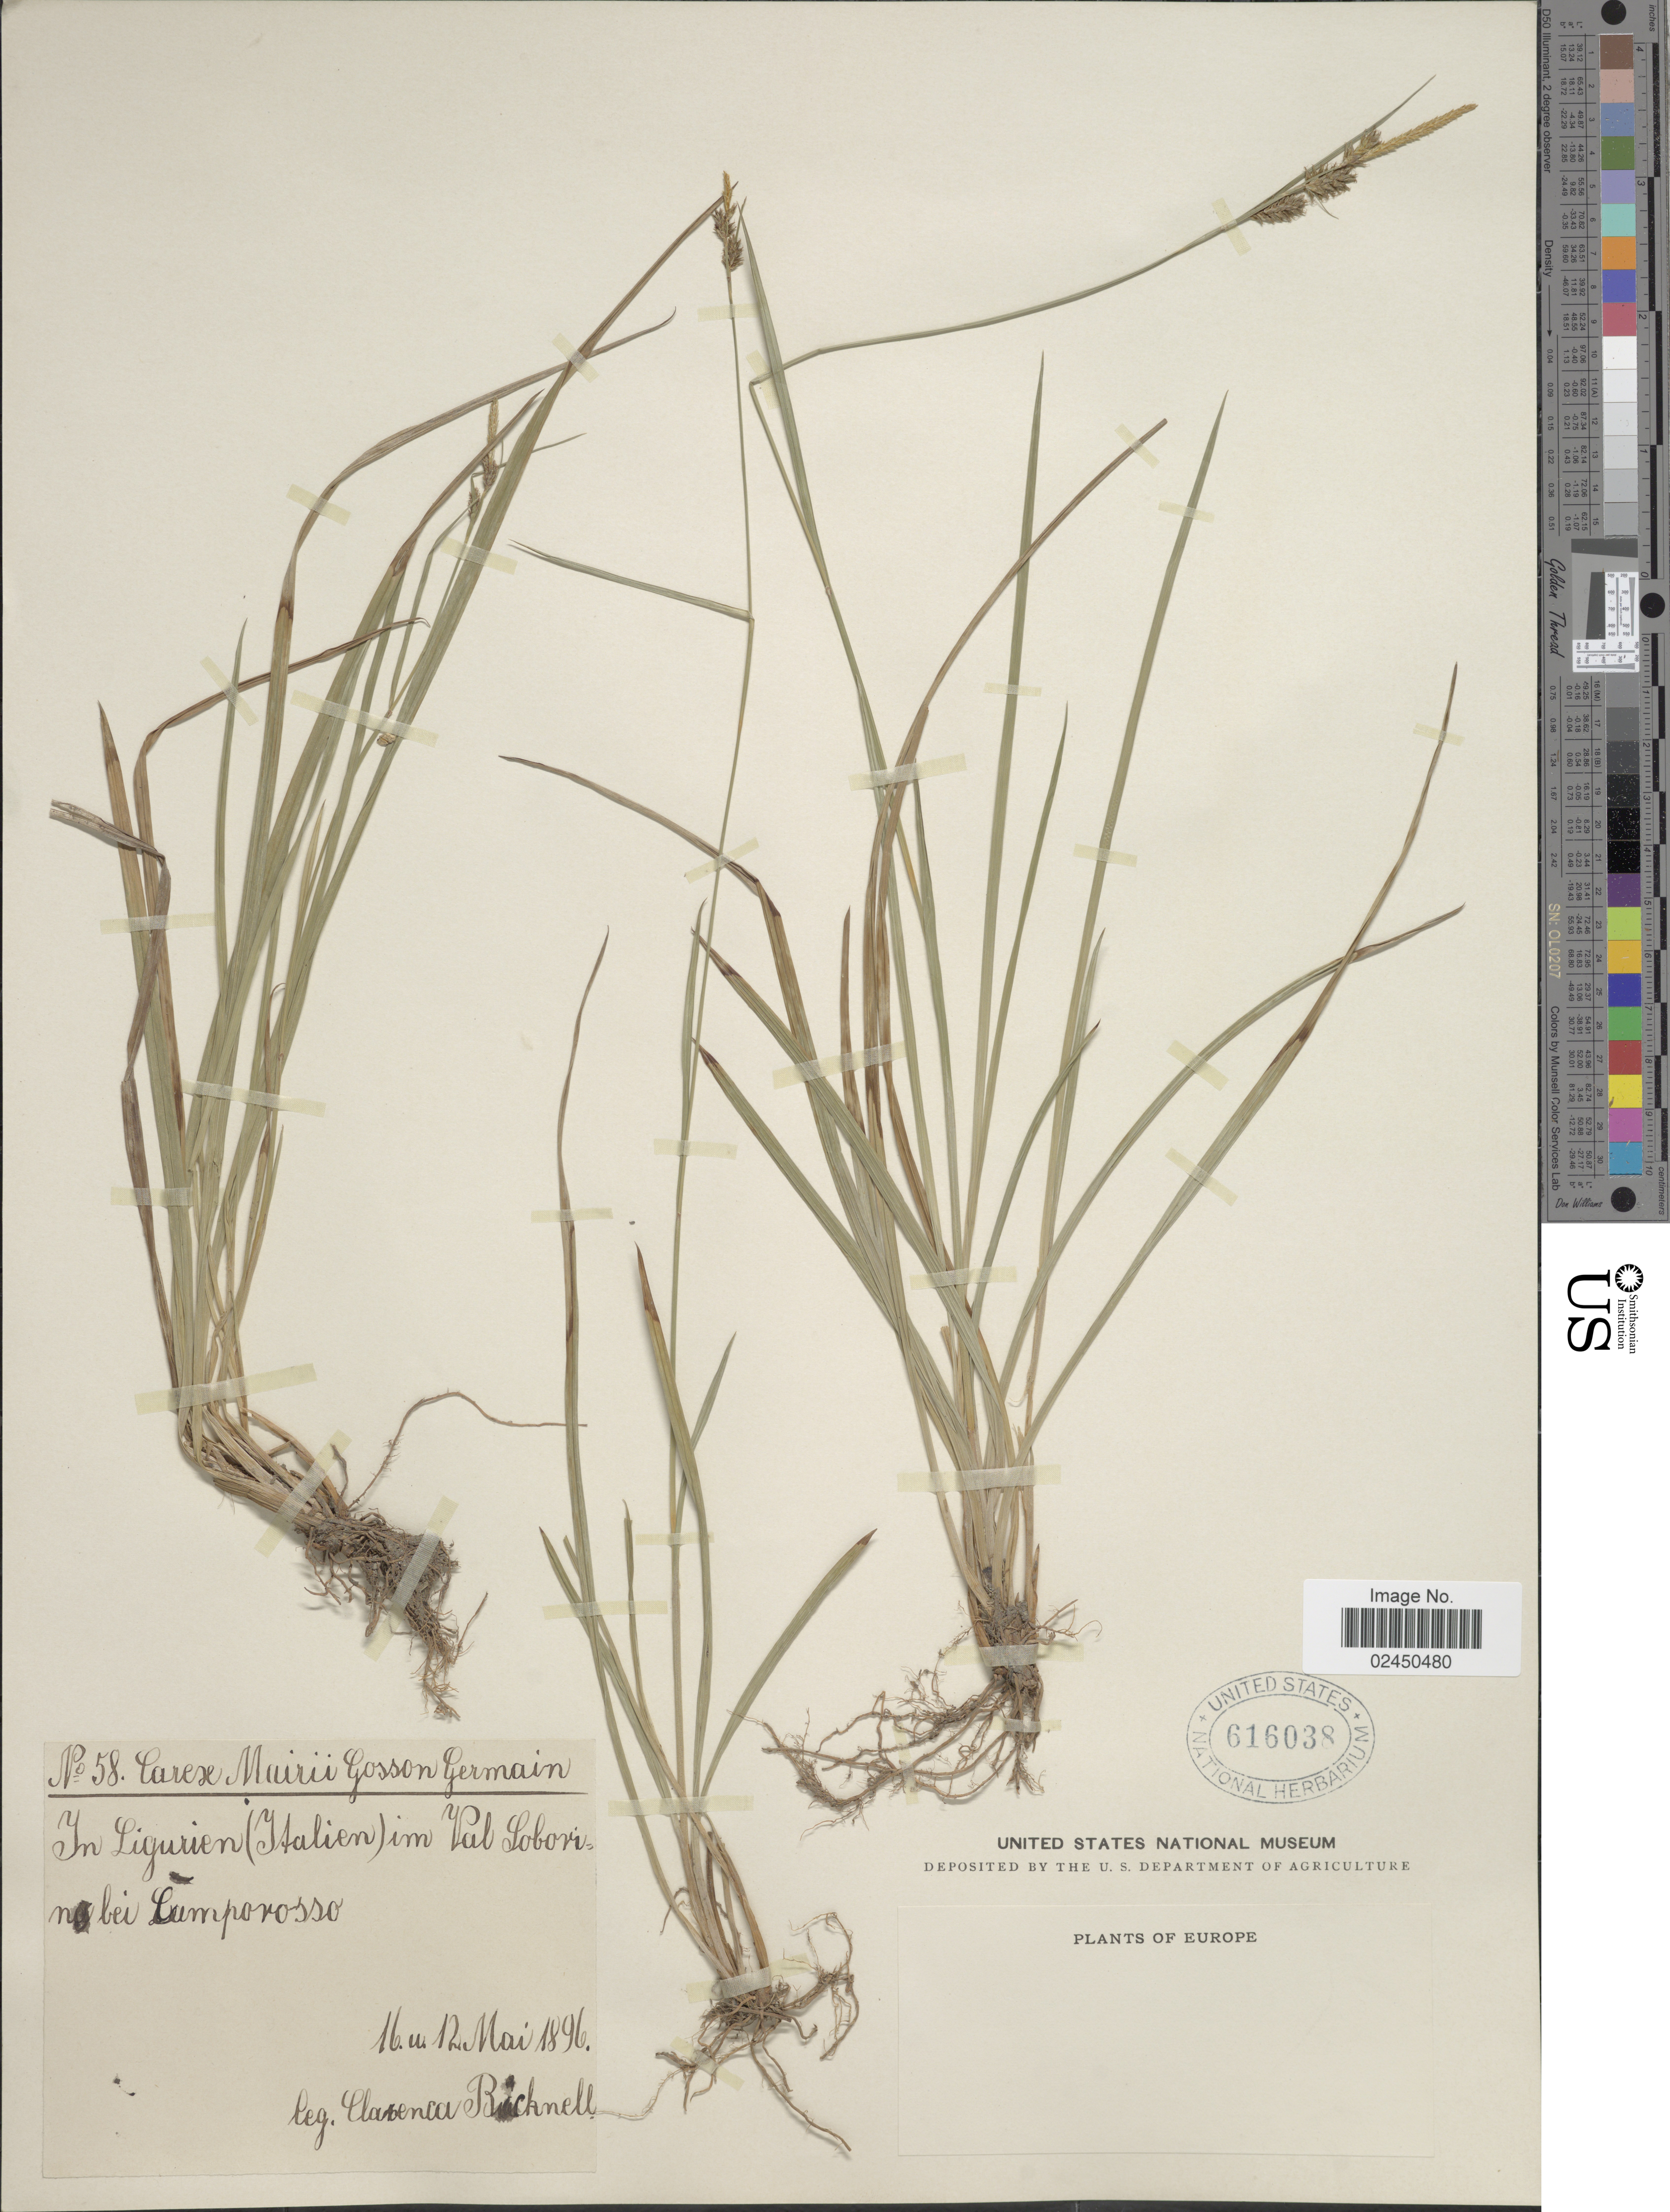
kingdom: Plantae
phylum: Tracheophyta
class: Liliopsida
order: Poales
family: Cyperaceae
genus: Carex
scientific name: Carex mairei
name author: Coss. & Germ.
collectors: C. Bicknell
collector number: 58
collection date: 1896-05-12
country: Italy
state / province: Liguria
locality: In Ligurien (Italien) im Val Sobori na bei Lamporosso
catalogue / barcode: US 616038